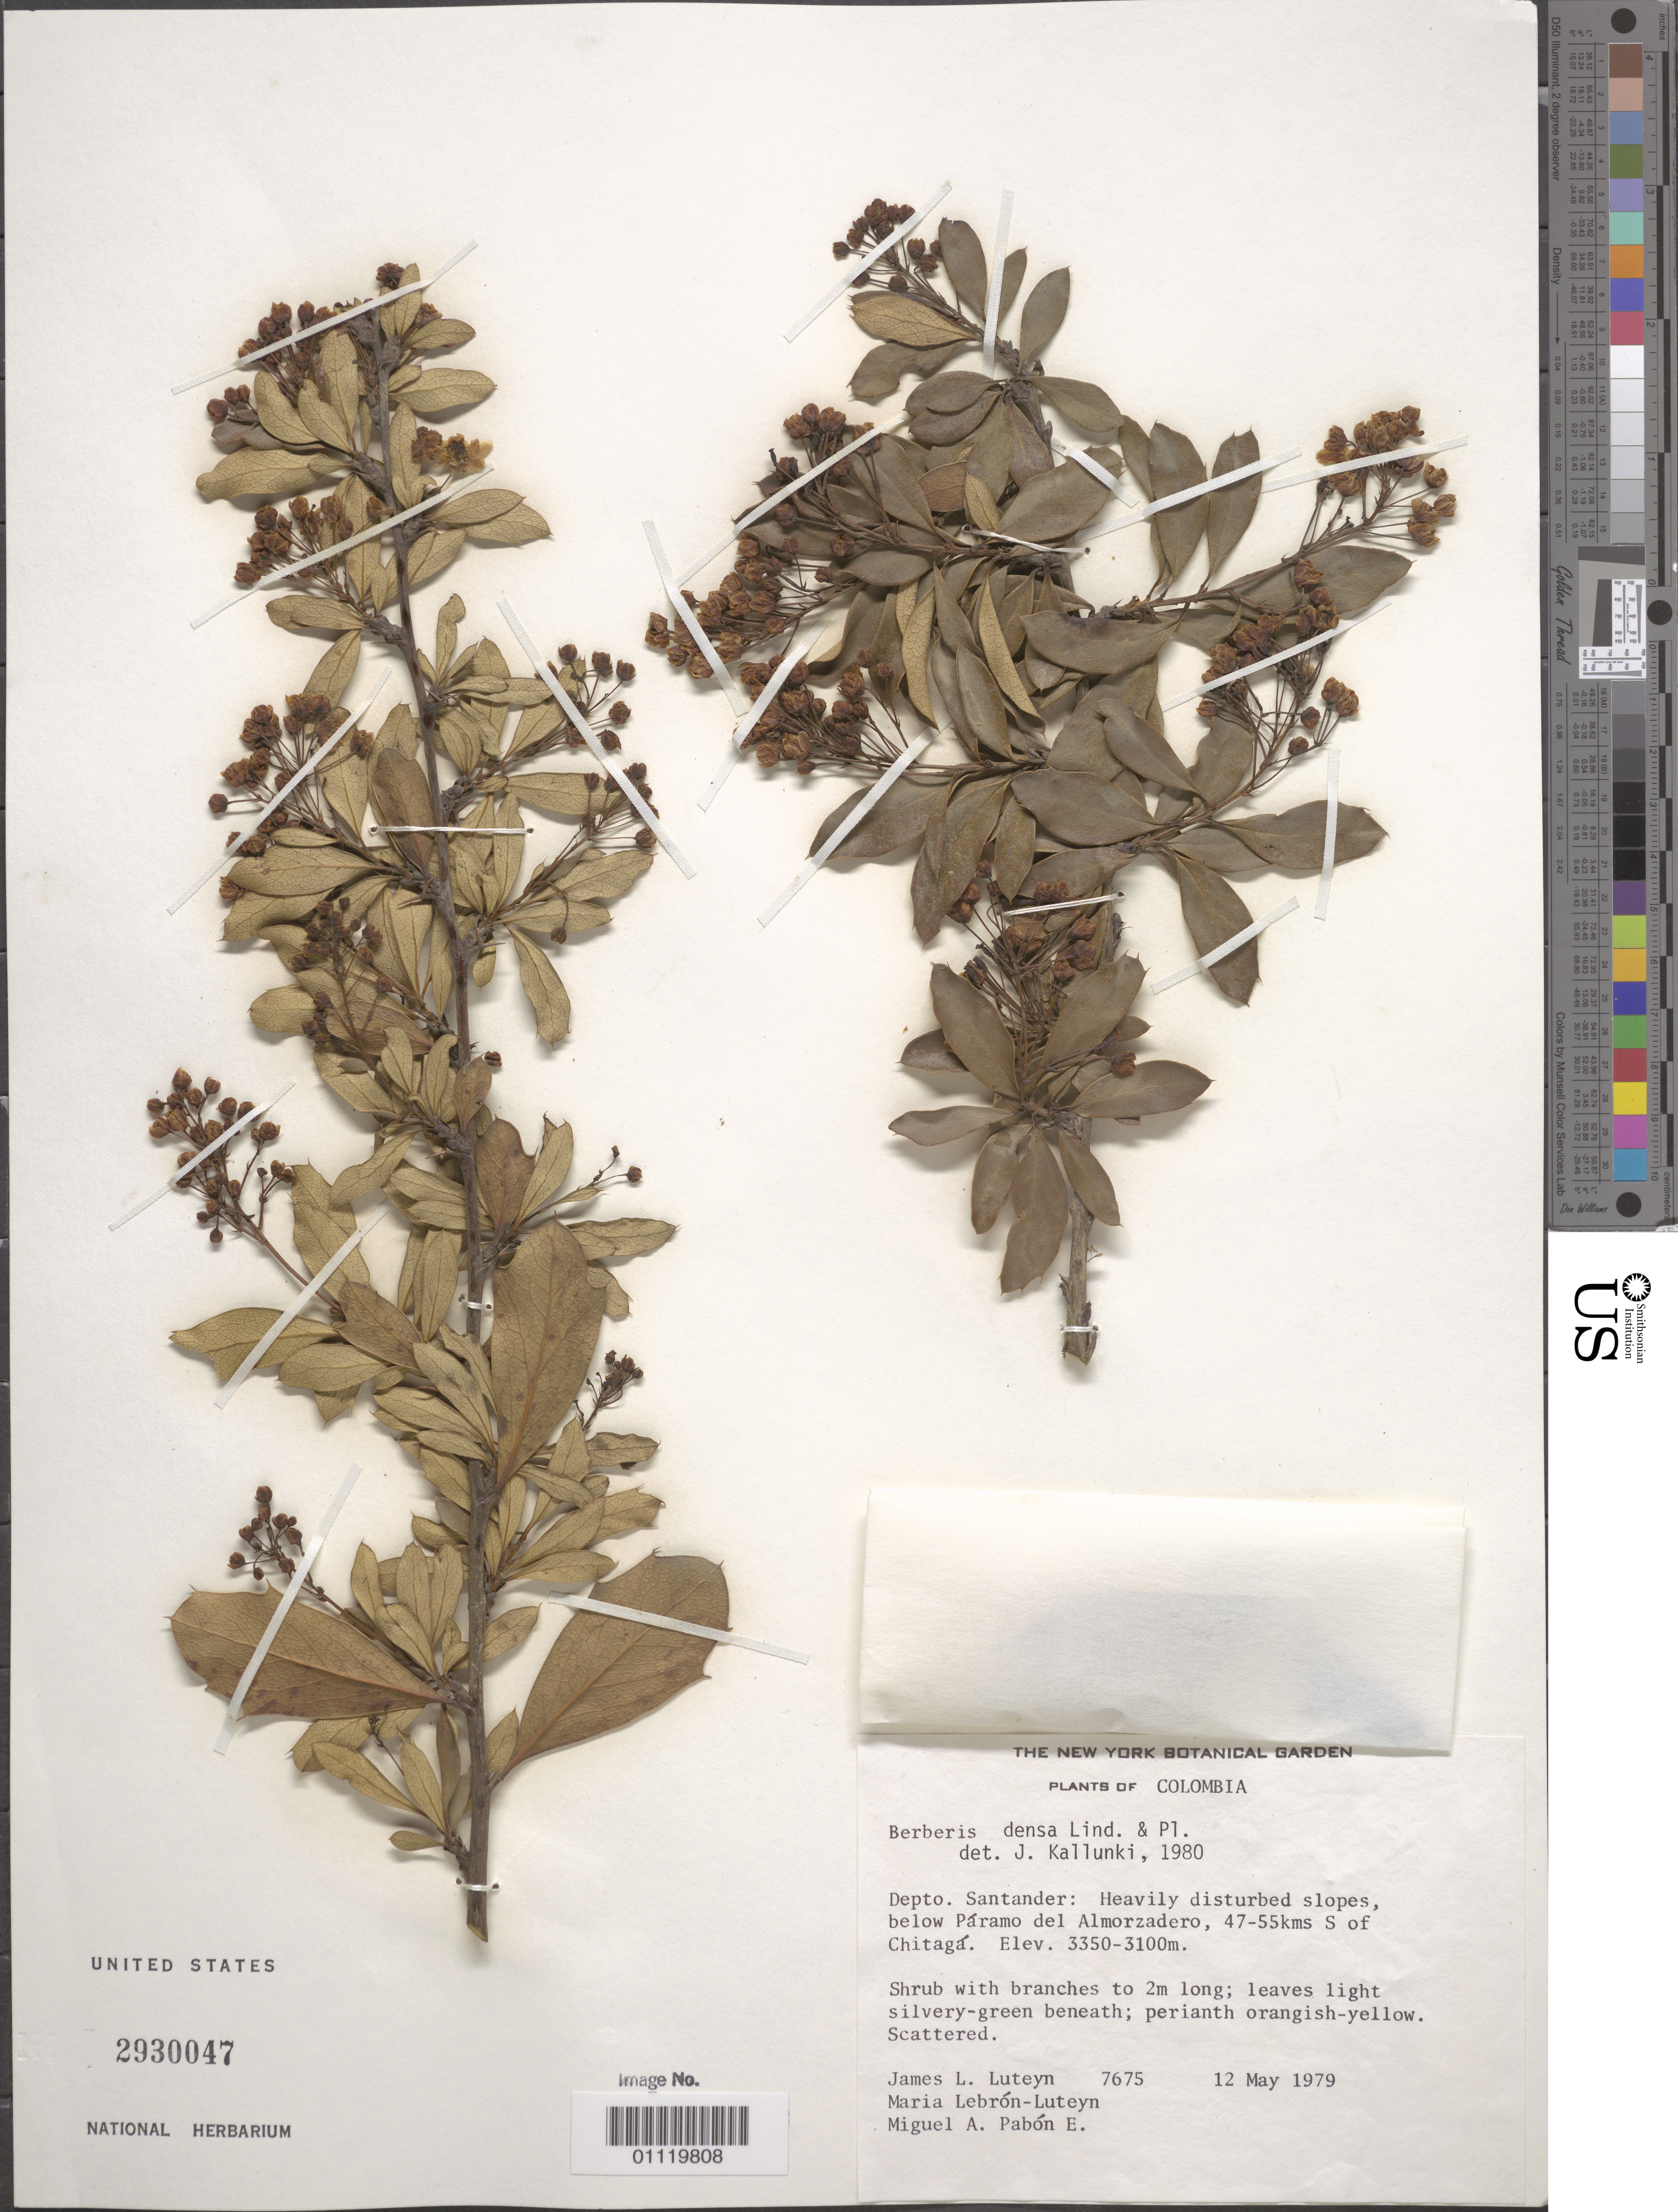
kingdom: Plantae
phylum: Tracheophyta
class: Magnoliopsida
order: Ranunculales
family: Berberidaceae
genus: Berberis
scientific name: Berberis densa Linden & Planch.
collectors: J. L. Luteyn, M. L. Lebrón-Luteyn & M. A. Pabon E.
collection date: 1979-05-12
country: Colombia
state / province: Santander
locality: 47-55 km south of Chitaga, below Paramo del Almorzadero, heavily disturbed slope.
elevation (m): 3350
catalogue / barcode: US 2930047